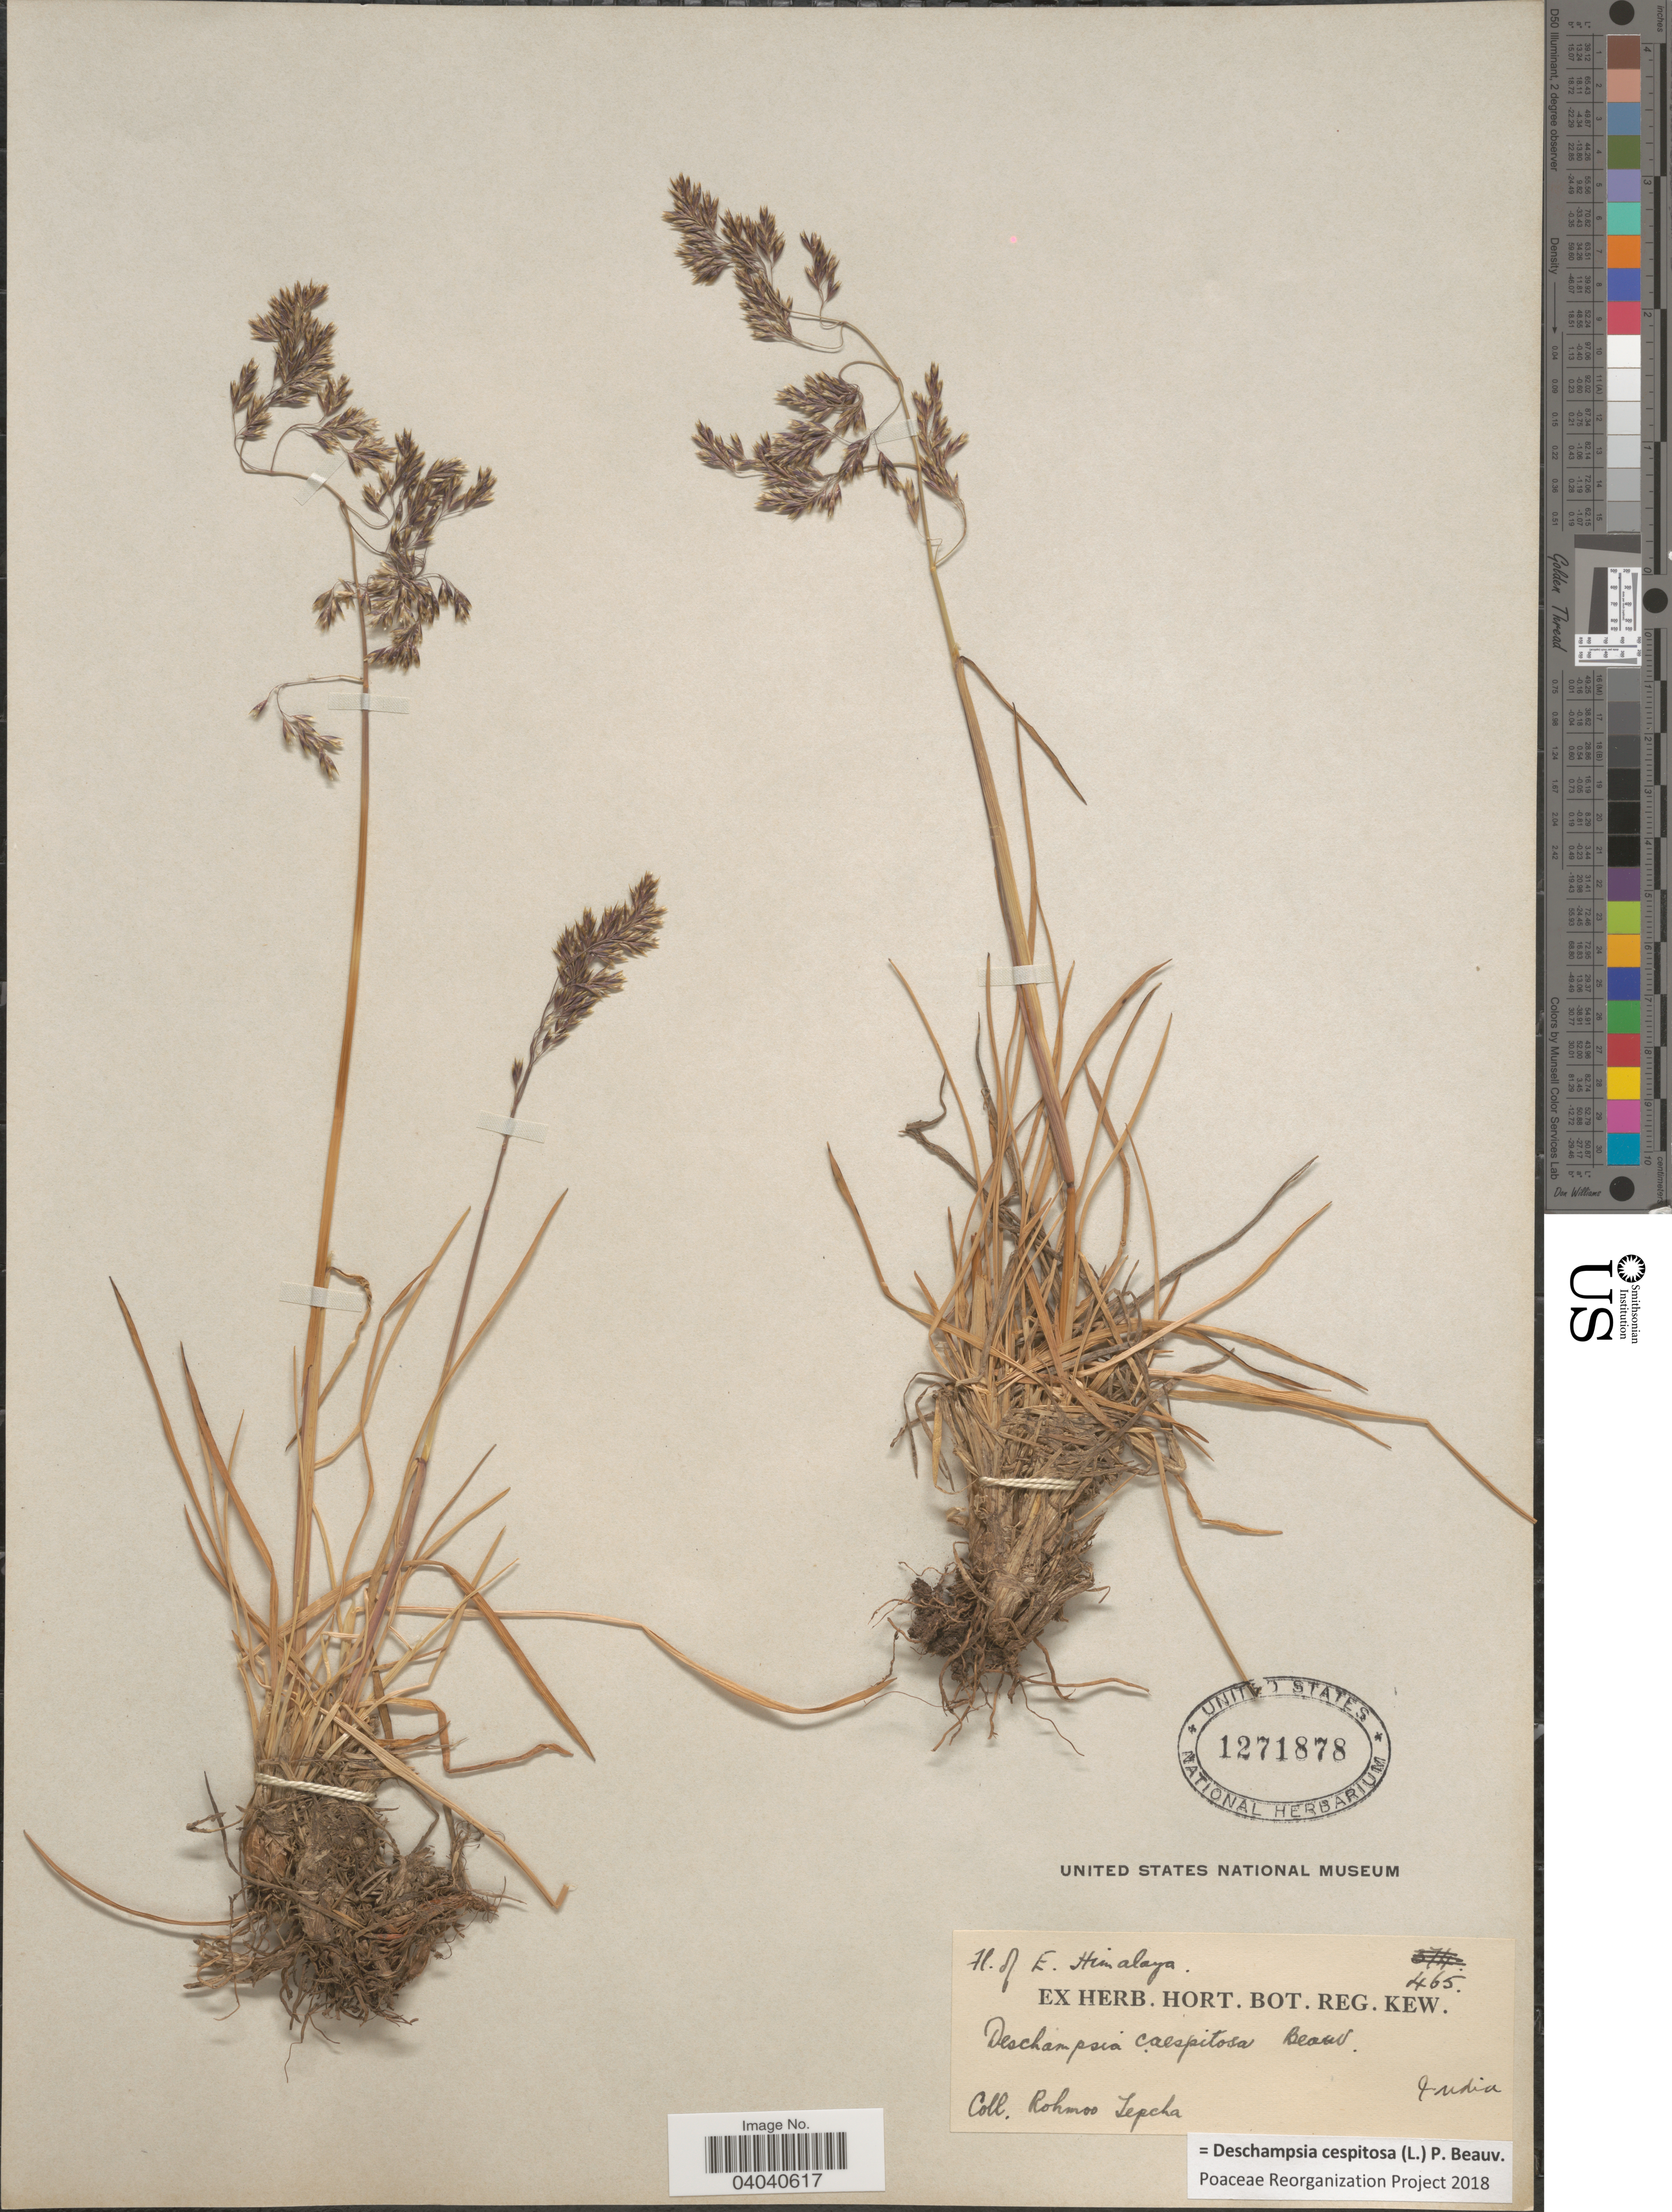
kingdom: Plantae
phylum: Tracheophyta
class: Liliopsida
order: Poales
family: Poaceae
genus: Deschampsia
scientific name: Deschampsia cespitosa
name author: (L.) P. Beauv.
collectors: R. Lepcha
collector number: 465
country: India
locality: E. Himalaya.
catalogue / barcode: US 1271878